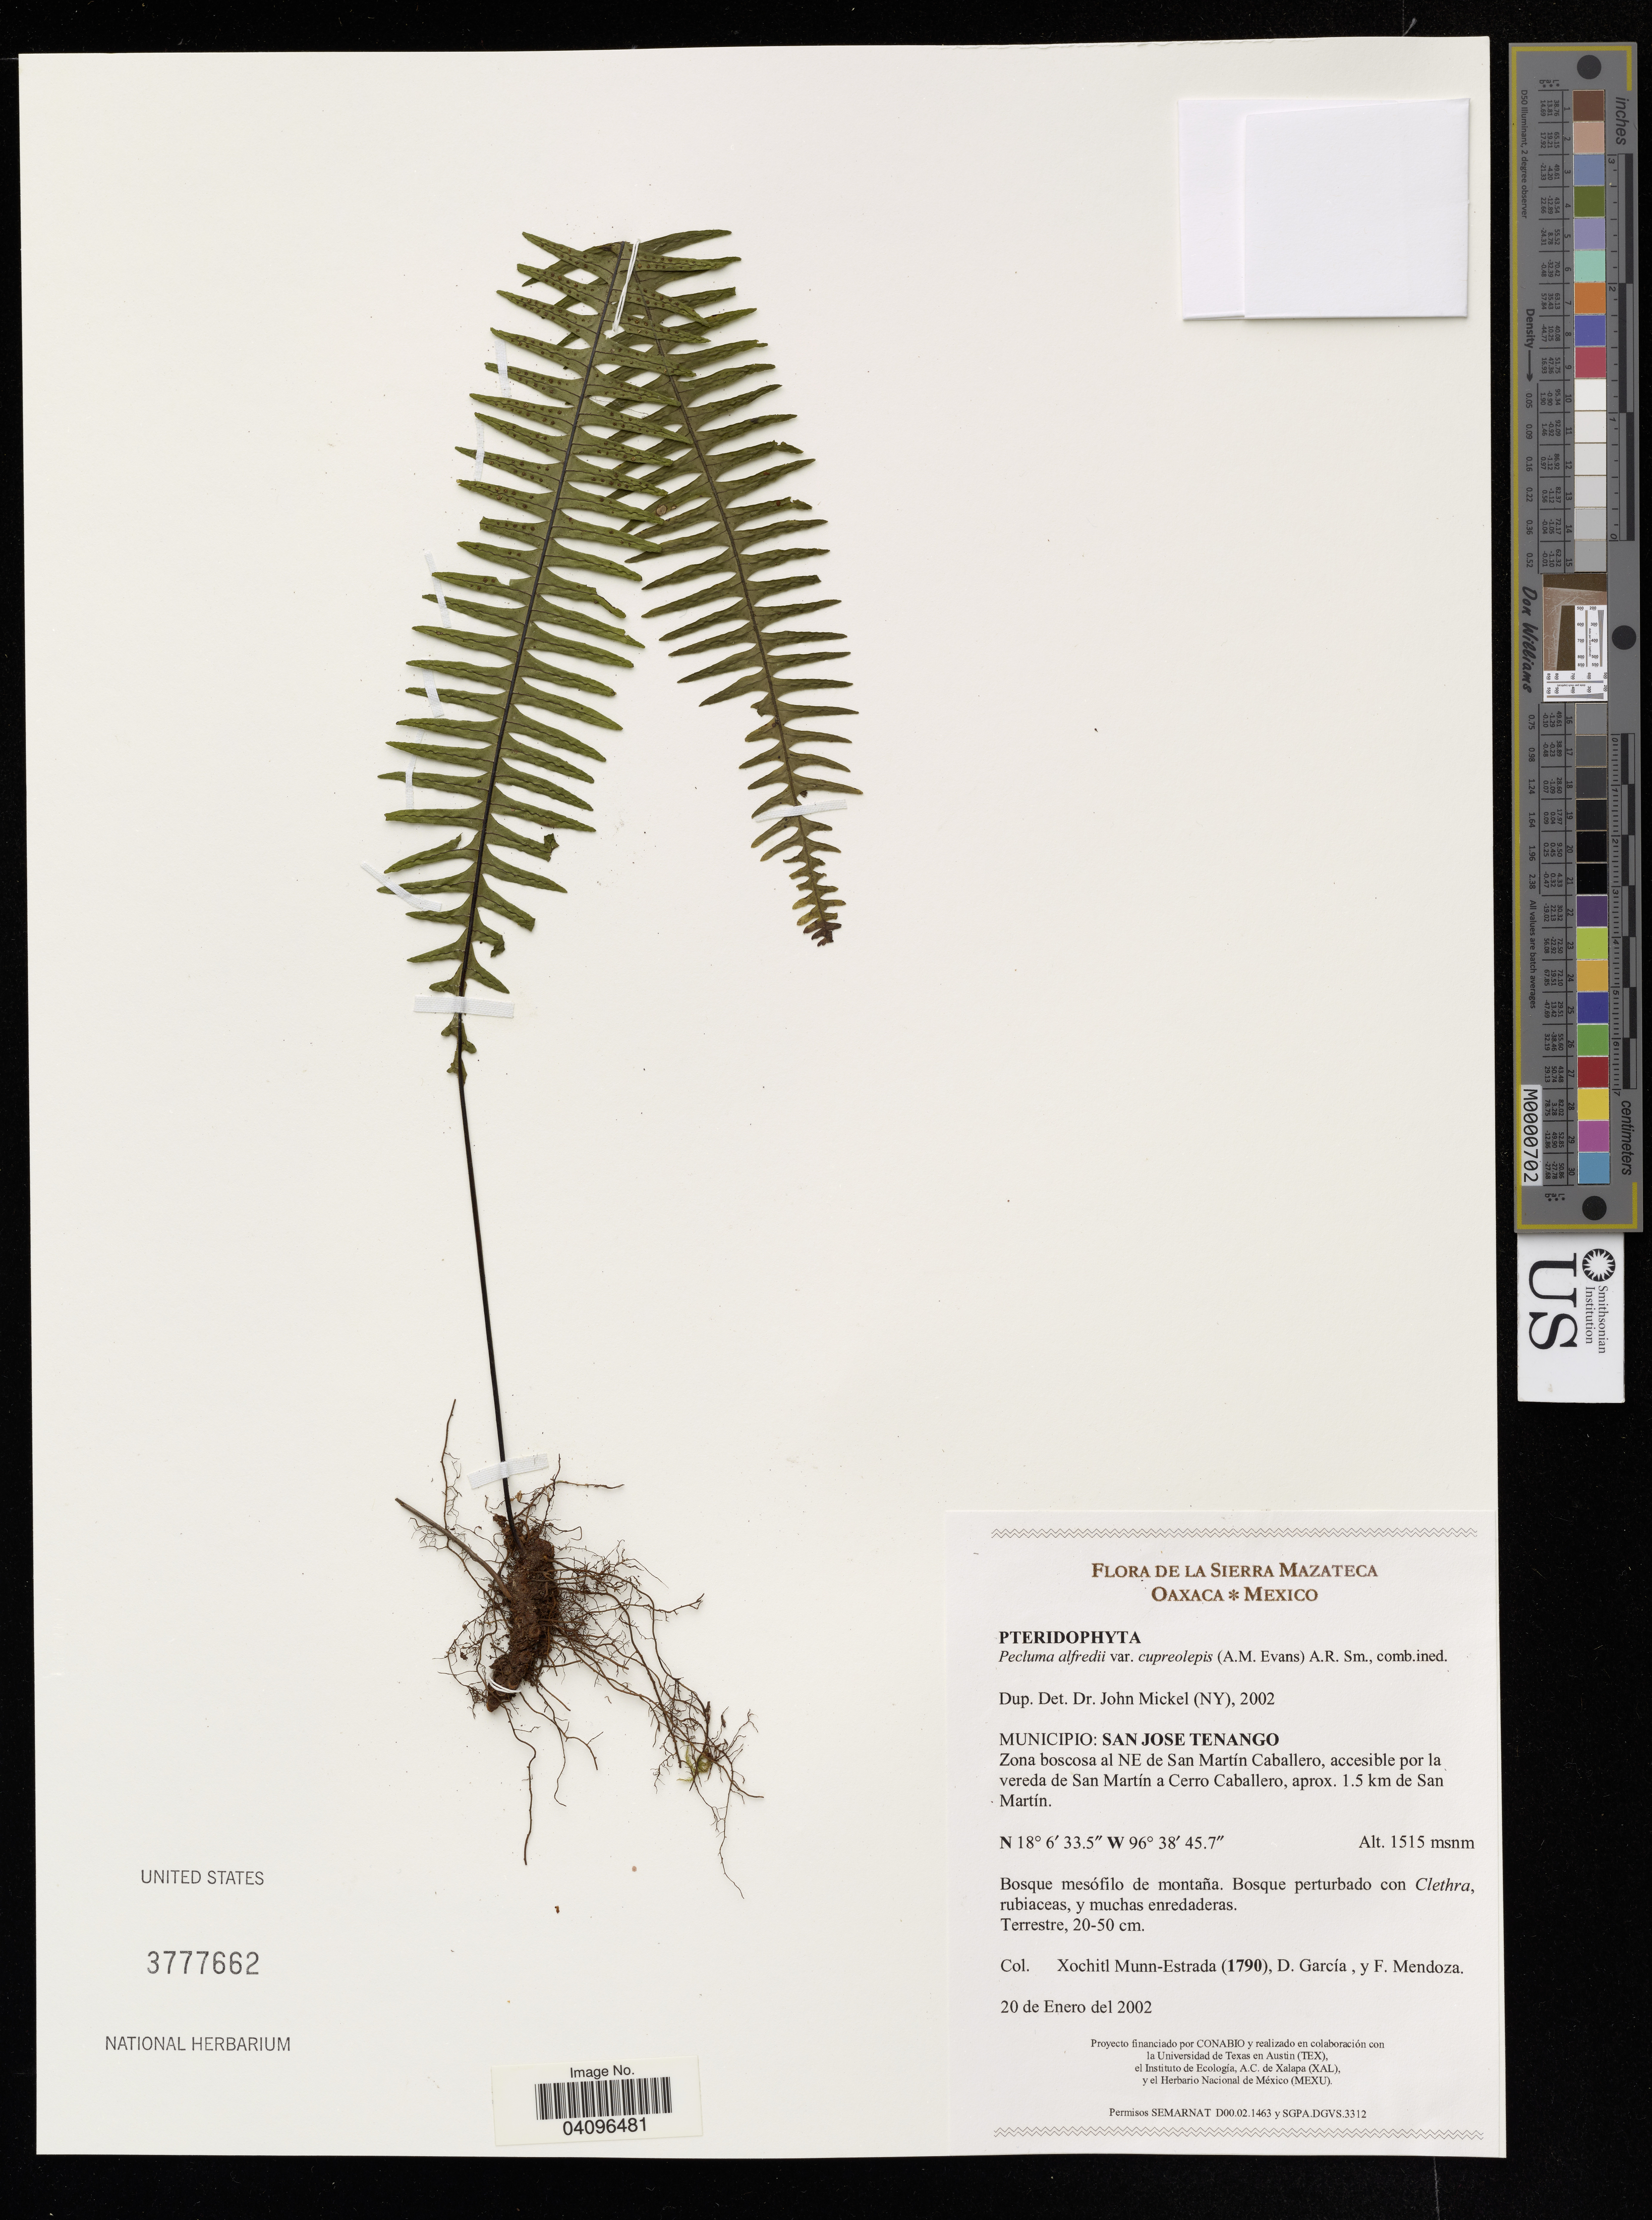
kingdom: Plantae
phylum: Tracheophyta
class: Polypodiopsida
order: Polypodiales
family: Polypodiaceae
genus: Pecluma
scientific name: Pecluma alfredii var. cupreolepis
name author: (A.M. Evans) A.R. Sm.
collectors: X. Munn-Estrada, D. García & F. Mendoza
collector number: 1790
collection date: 2002-01-20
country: Mexico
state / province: Oaxaca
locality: Sierra Mazateca, Municipio: San Jose Tenango. Zona boscosa al NE de San Martín Caballero, accesible por la vereda de San Martín a Cerro Caballero, aprox. 1.5 km de San Martín.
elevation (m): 1515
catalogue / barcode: US 3777662